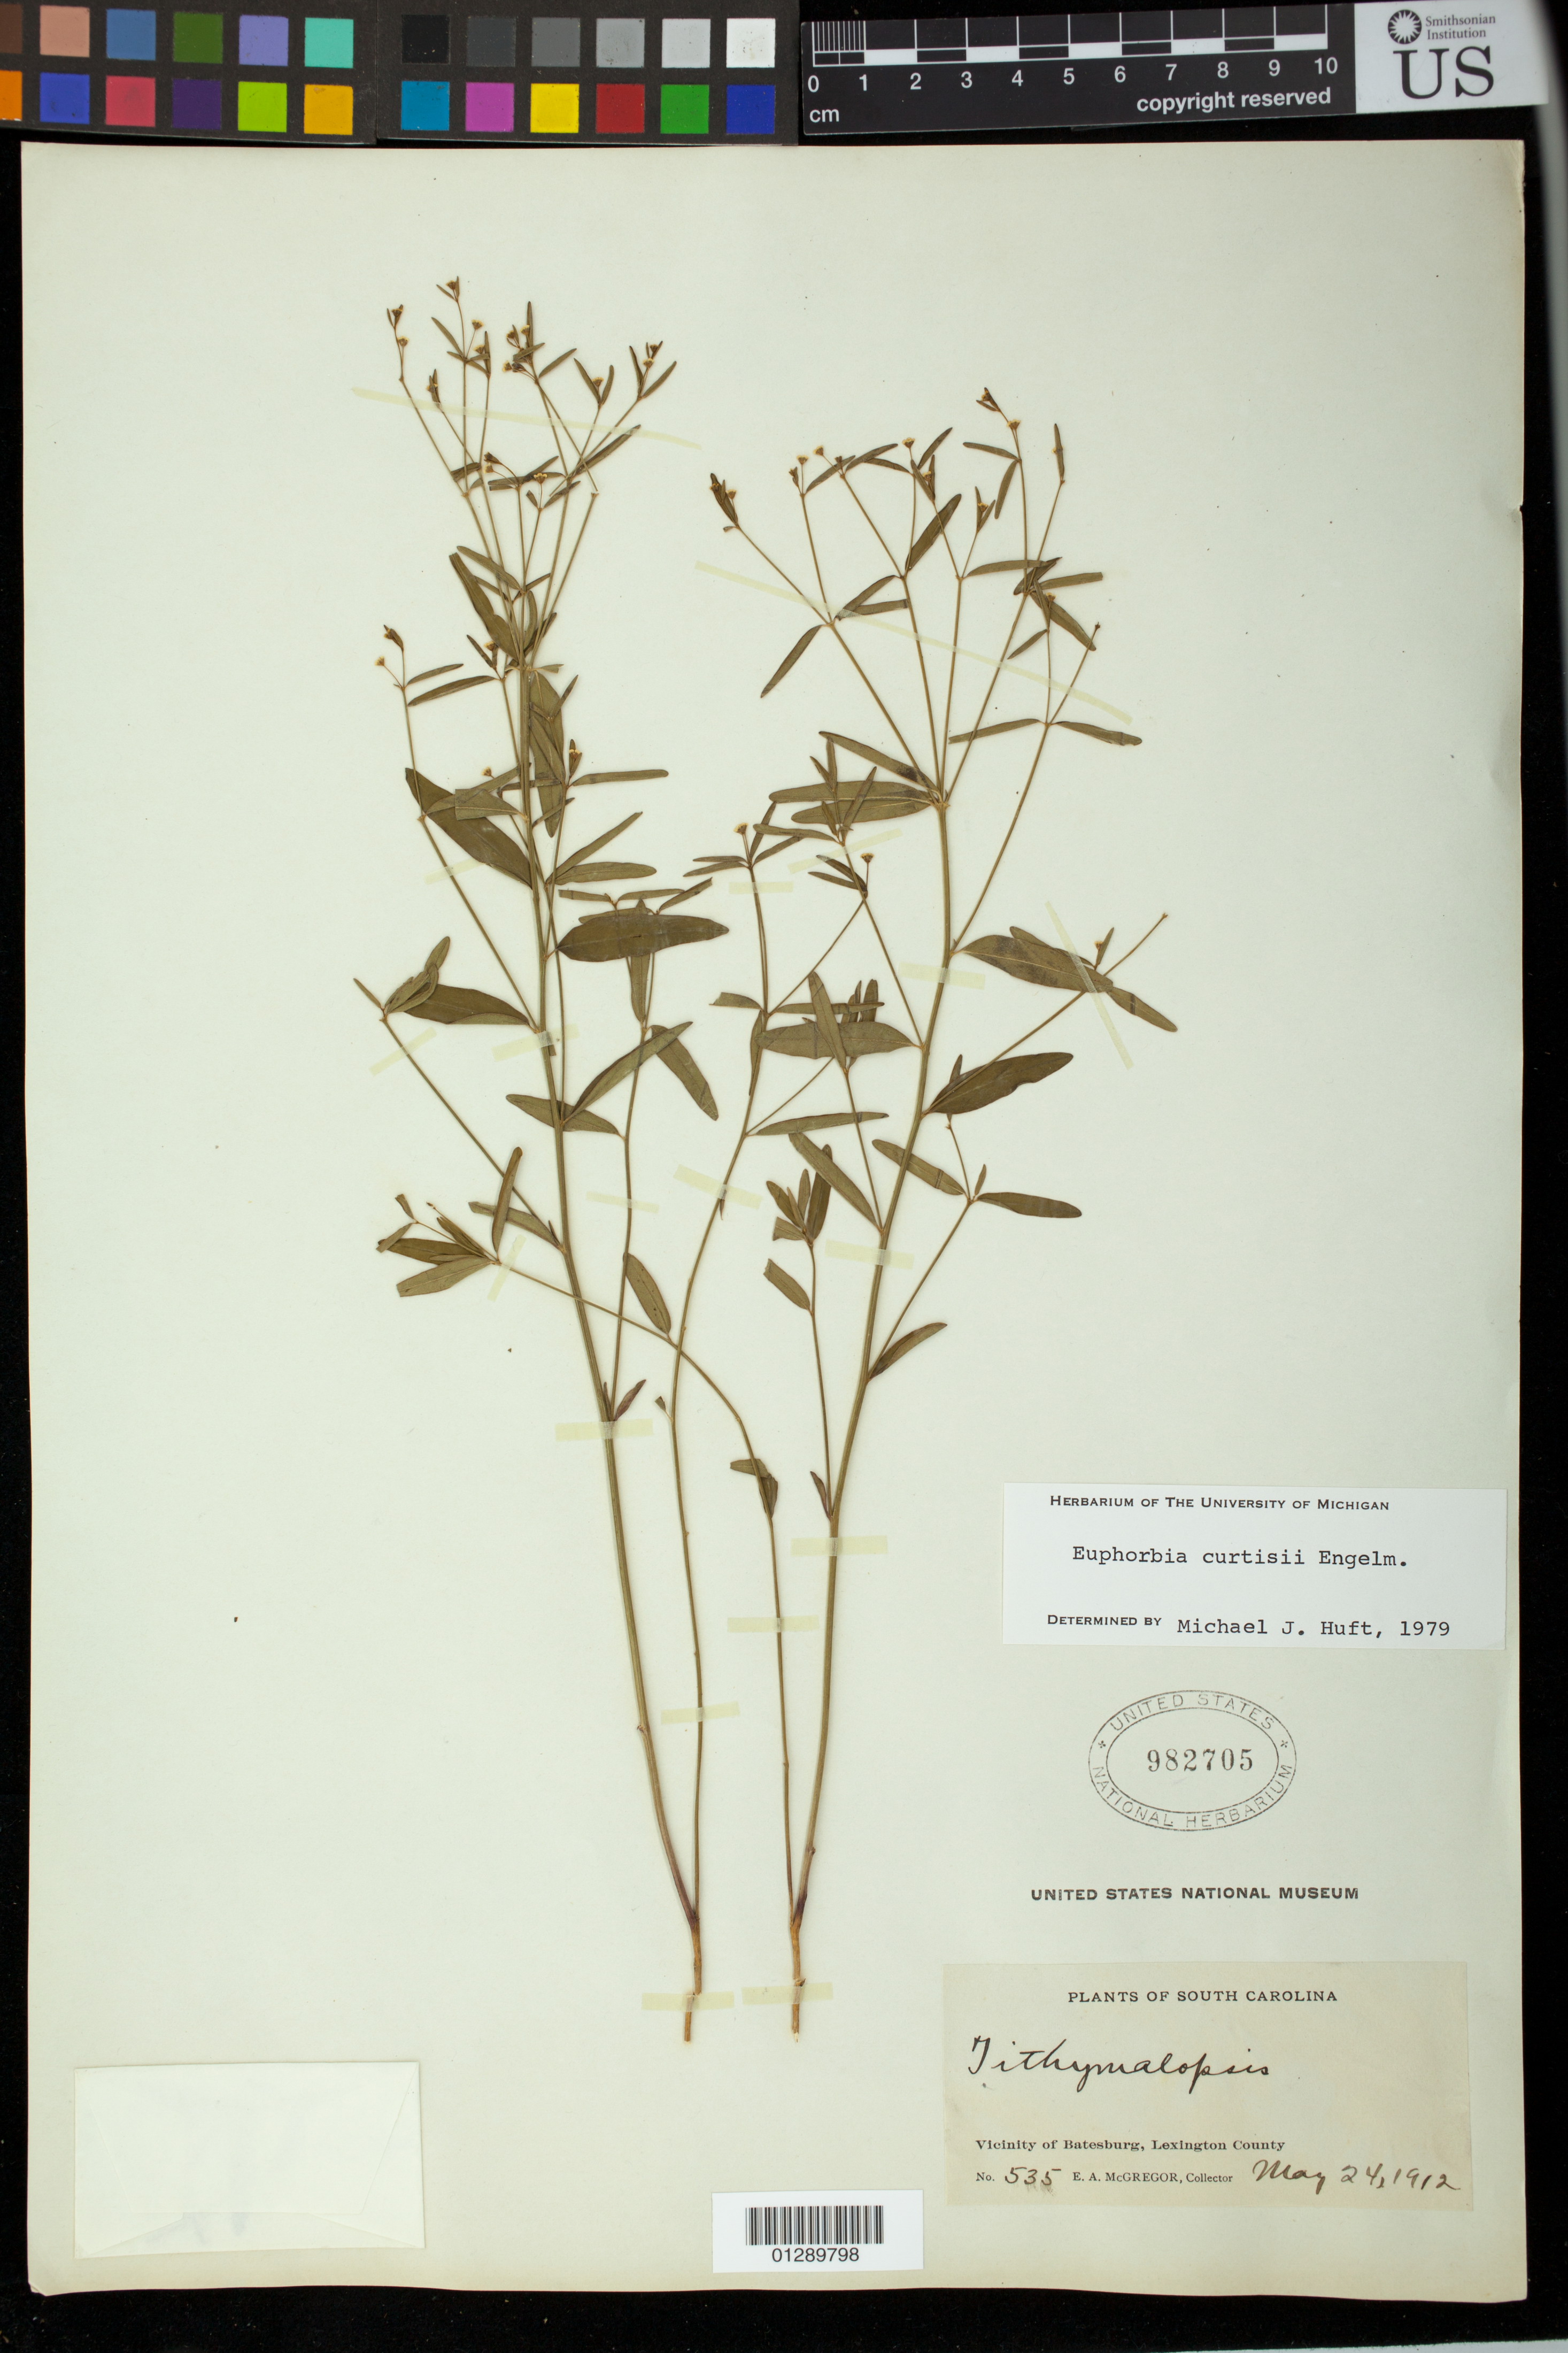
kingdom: Plantae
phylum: Tracheophyta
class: Magnoliopsida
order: Malpighiales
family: Euphorbiaceae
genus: Euphorbia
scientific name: Euphorbia curtisii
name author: Engelm.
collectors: E. A. McGregor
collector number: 535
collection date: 1912-05-24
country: United States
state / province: South Carolina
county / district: Lexington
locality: Vicinity of Batesburg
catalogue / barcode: US 982705